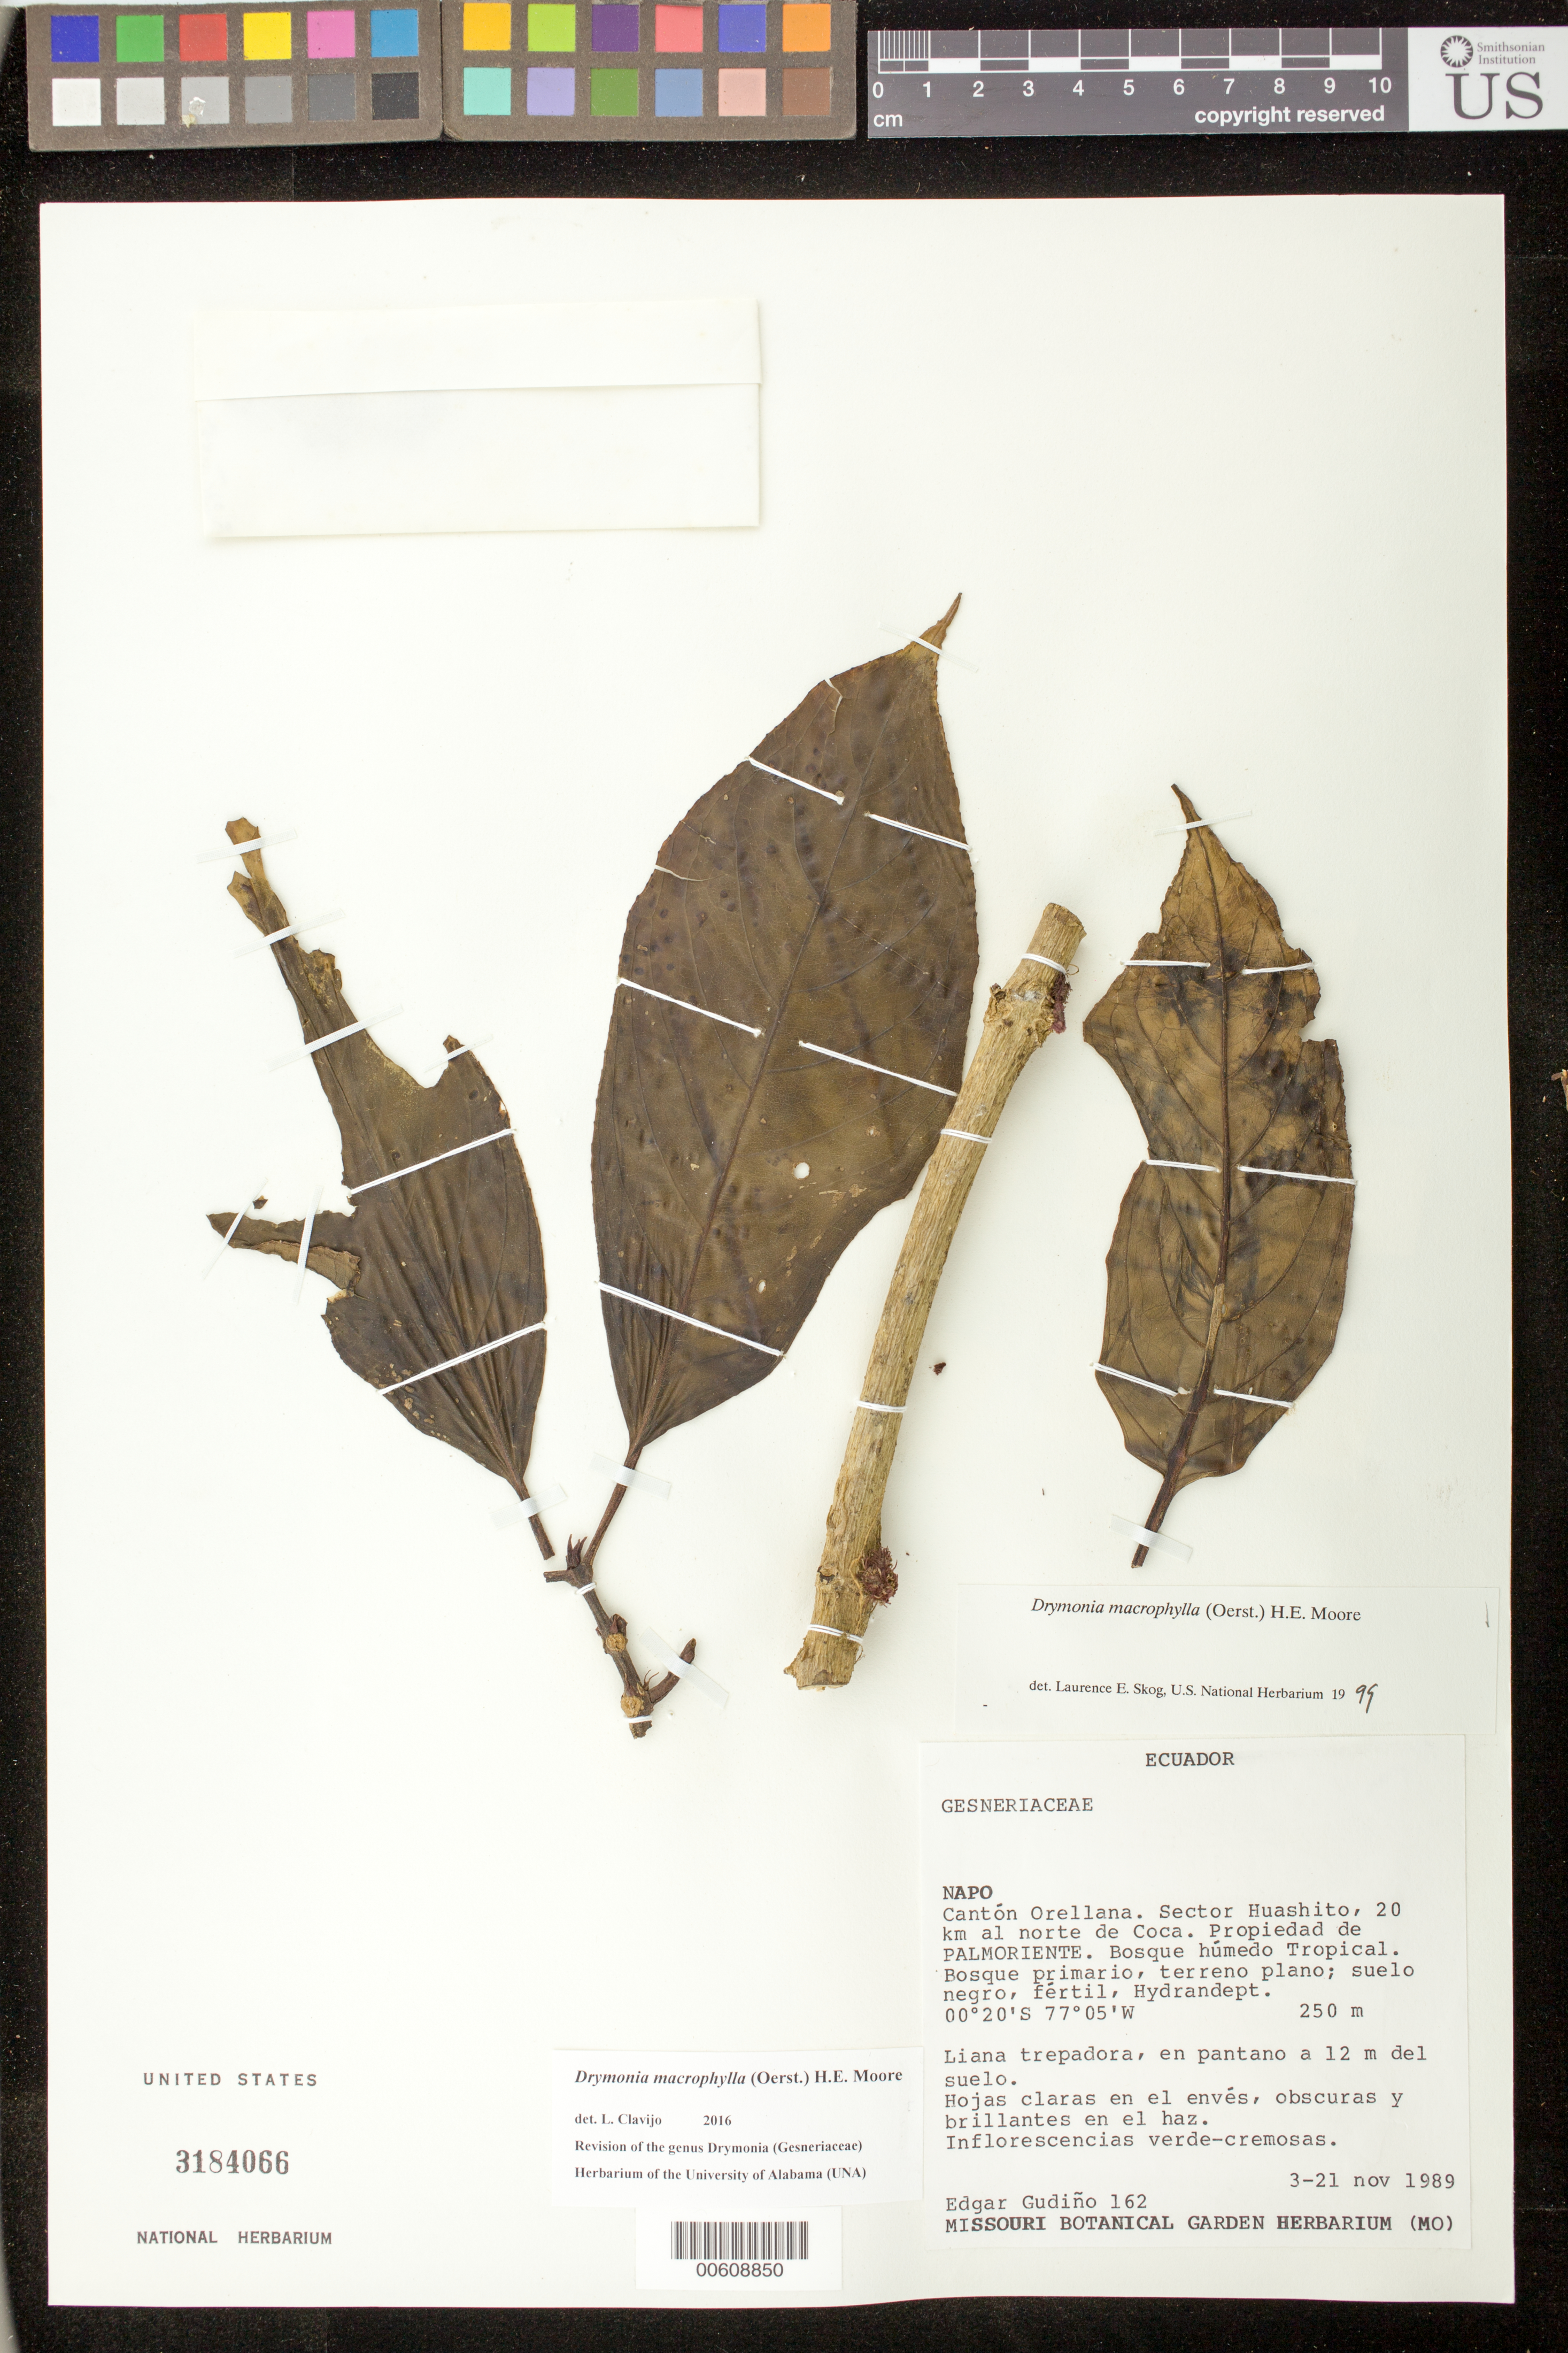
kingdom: Plantae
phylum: Tracheophyta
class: Magnoliopsida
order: Lamiales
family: Gesneriaceae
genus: Drymonia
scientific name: Drymonia macrophylla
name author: (Oerst.) H.E. Moore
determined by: Skog, Laurence E.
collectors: E. Gudiño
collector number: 162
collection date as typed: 3-21 Nov 1989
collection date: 1989-11-03/1989-11-21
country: Ecuador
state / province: Napo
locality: Cantón Orellana. Sector Huashito, 209 km al N de Coca, propiedad de PALMORIENTE.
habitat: Bosque húmedo tropical; bosque primario, terreno plano; suelo negro, fértil, hydrandept; en pantano a 12 m del suelo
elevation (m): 250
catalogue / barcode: US 3184066